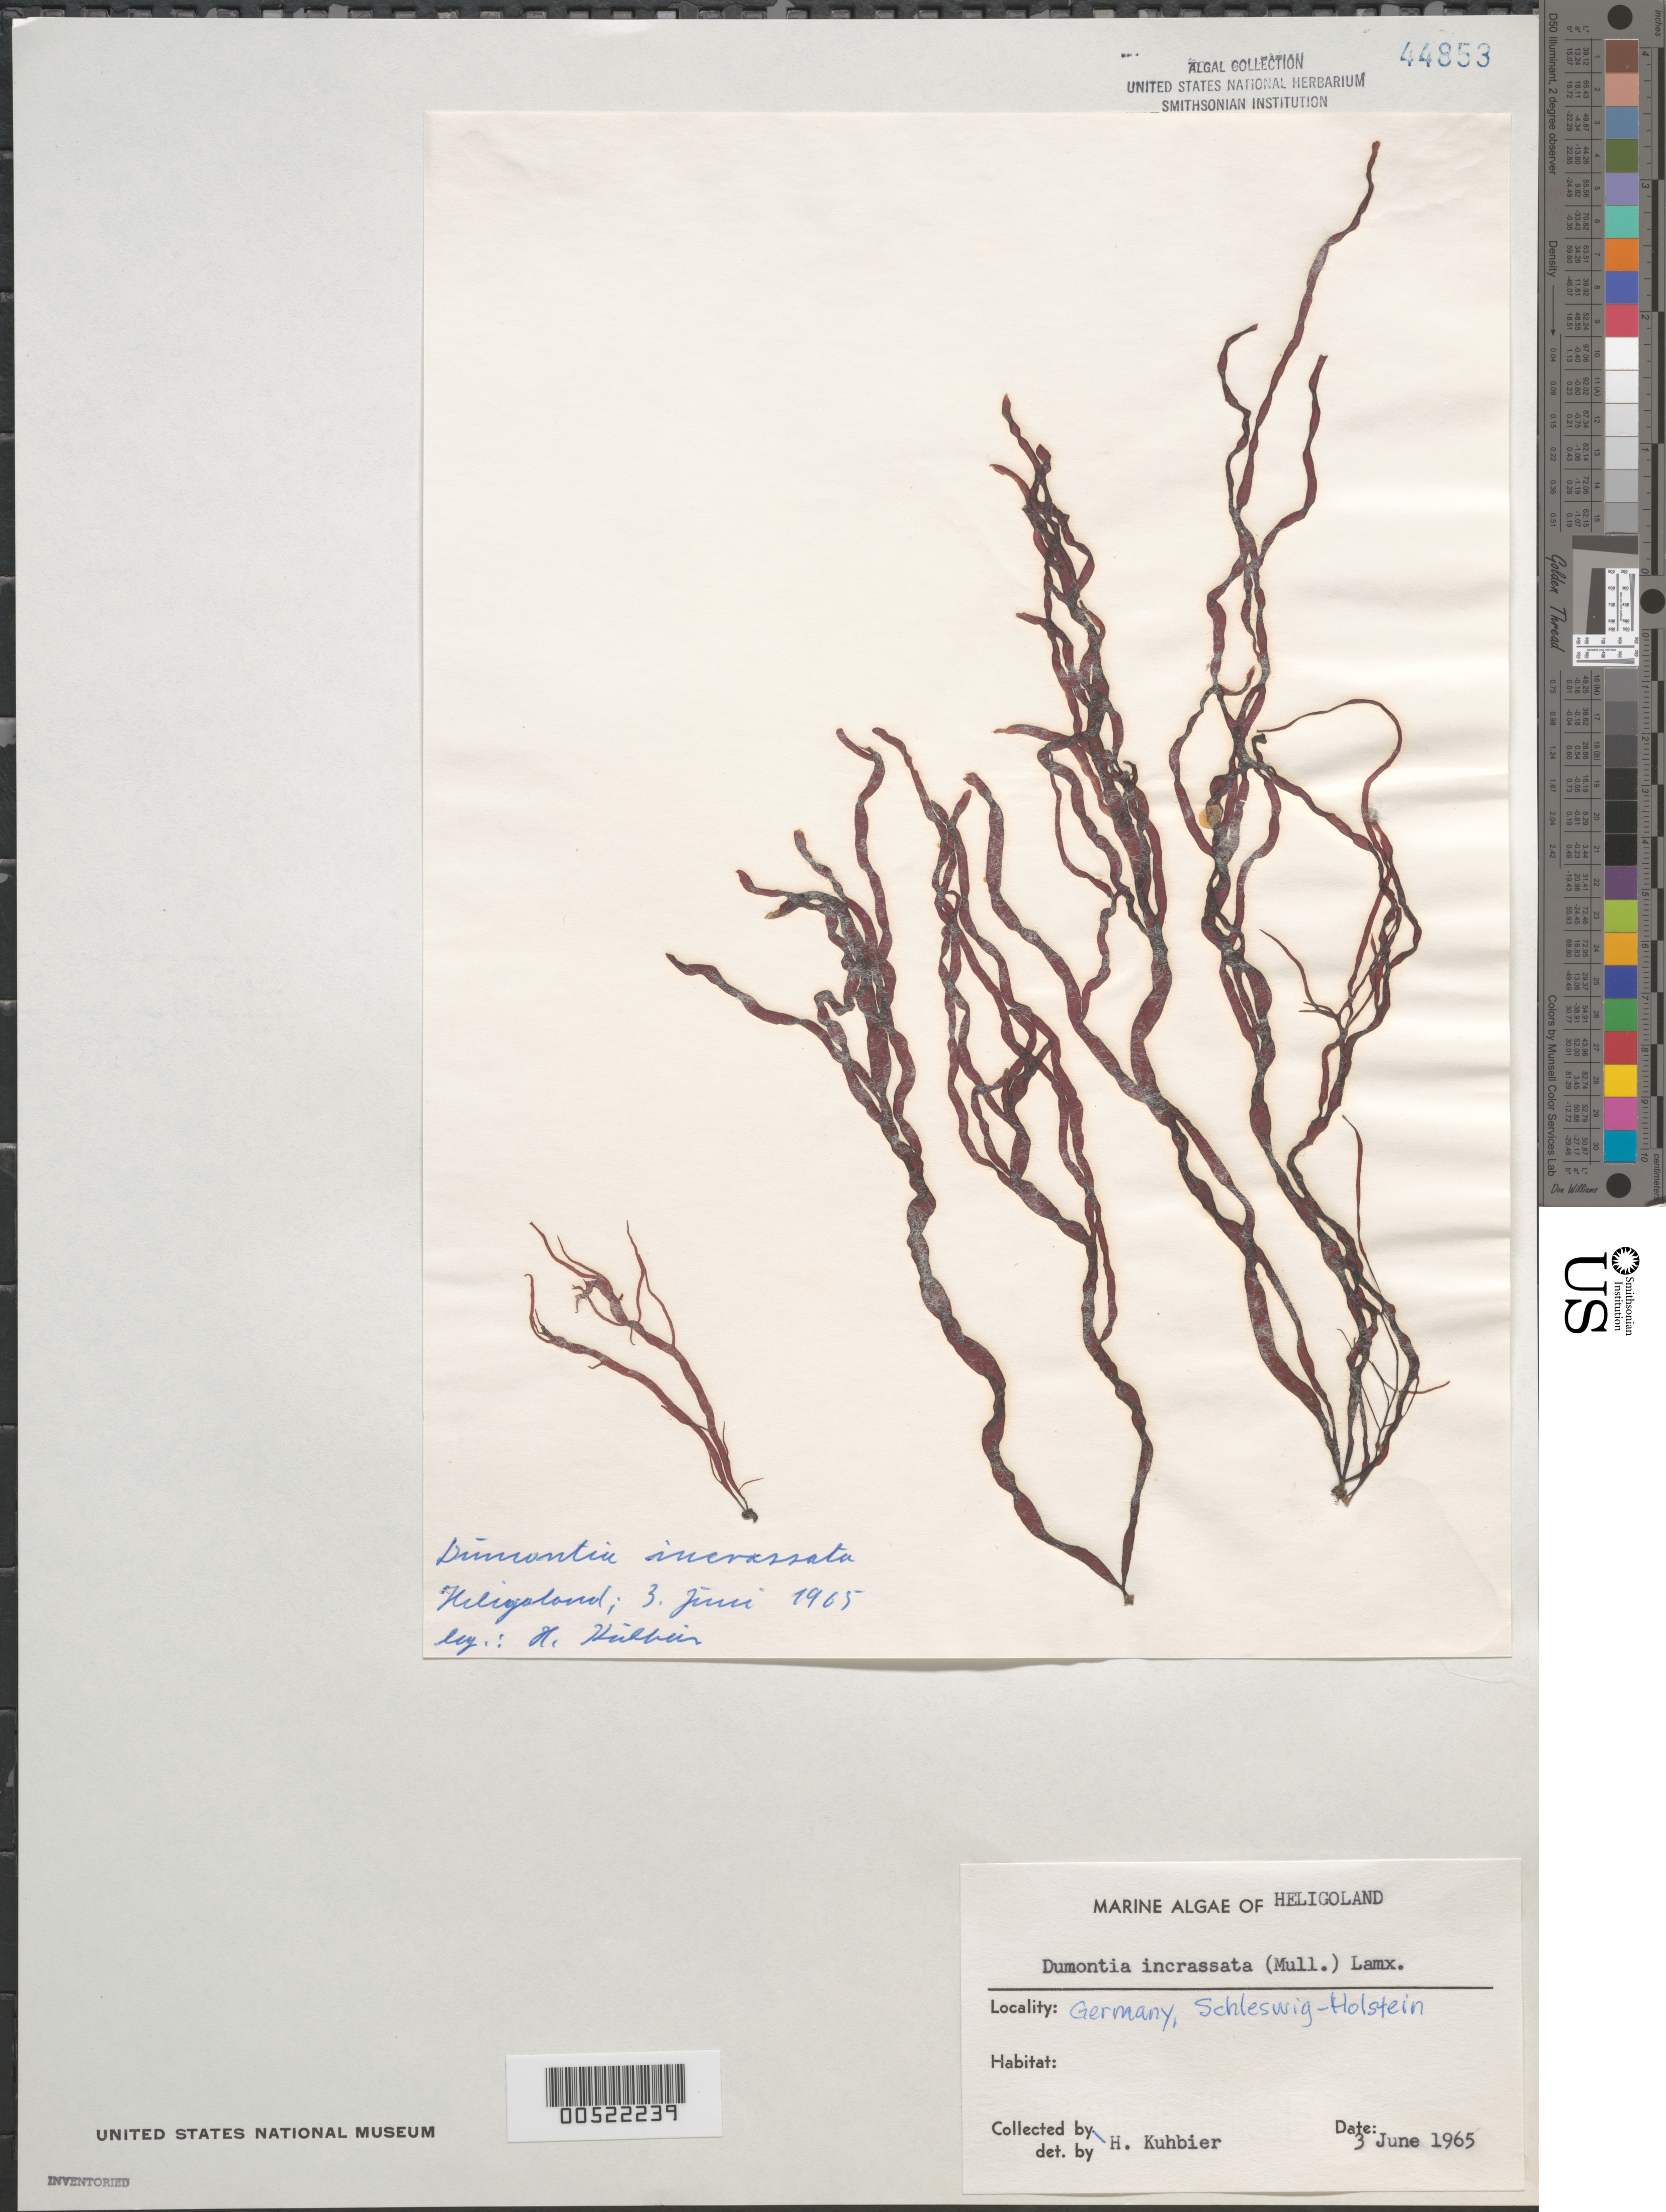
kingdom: Plantae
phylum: Rhodophyta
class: Florideophyceae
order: Gigartinales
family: Dumontiaceae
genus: Dumontia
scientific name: Dumontia contorta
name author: (S.G. Gmel.) Rupr.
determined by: Algae name updating Project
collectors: H. Kuhbier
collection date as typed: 03 Jun 1965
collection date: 1965-06-03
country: Germany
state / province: Schleswig-Holstein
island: Helgoland (Heligoland)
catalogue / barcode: US 44853